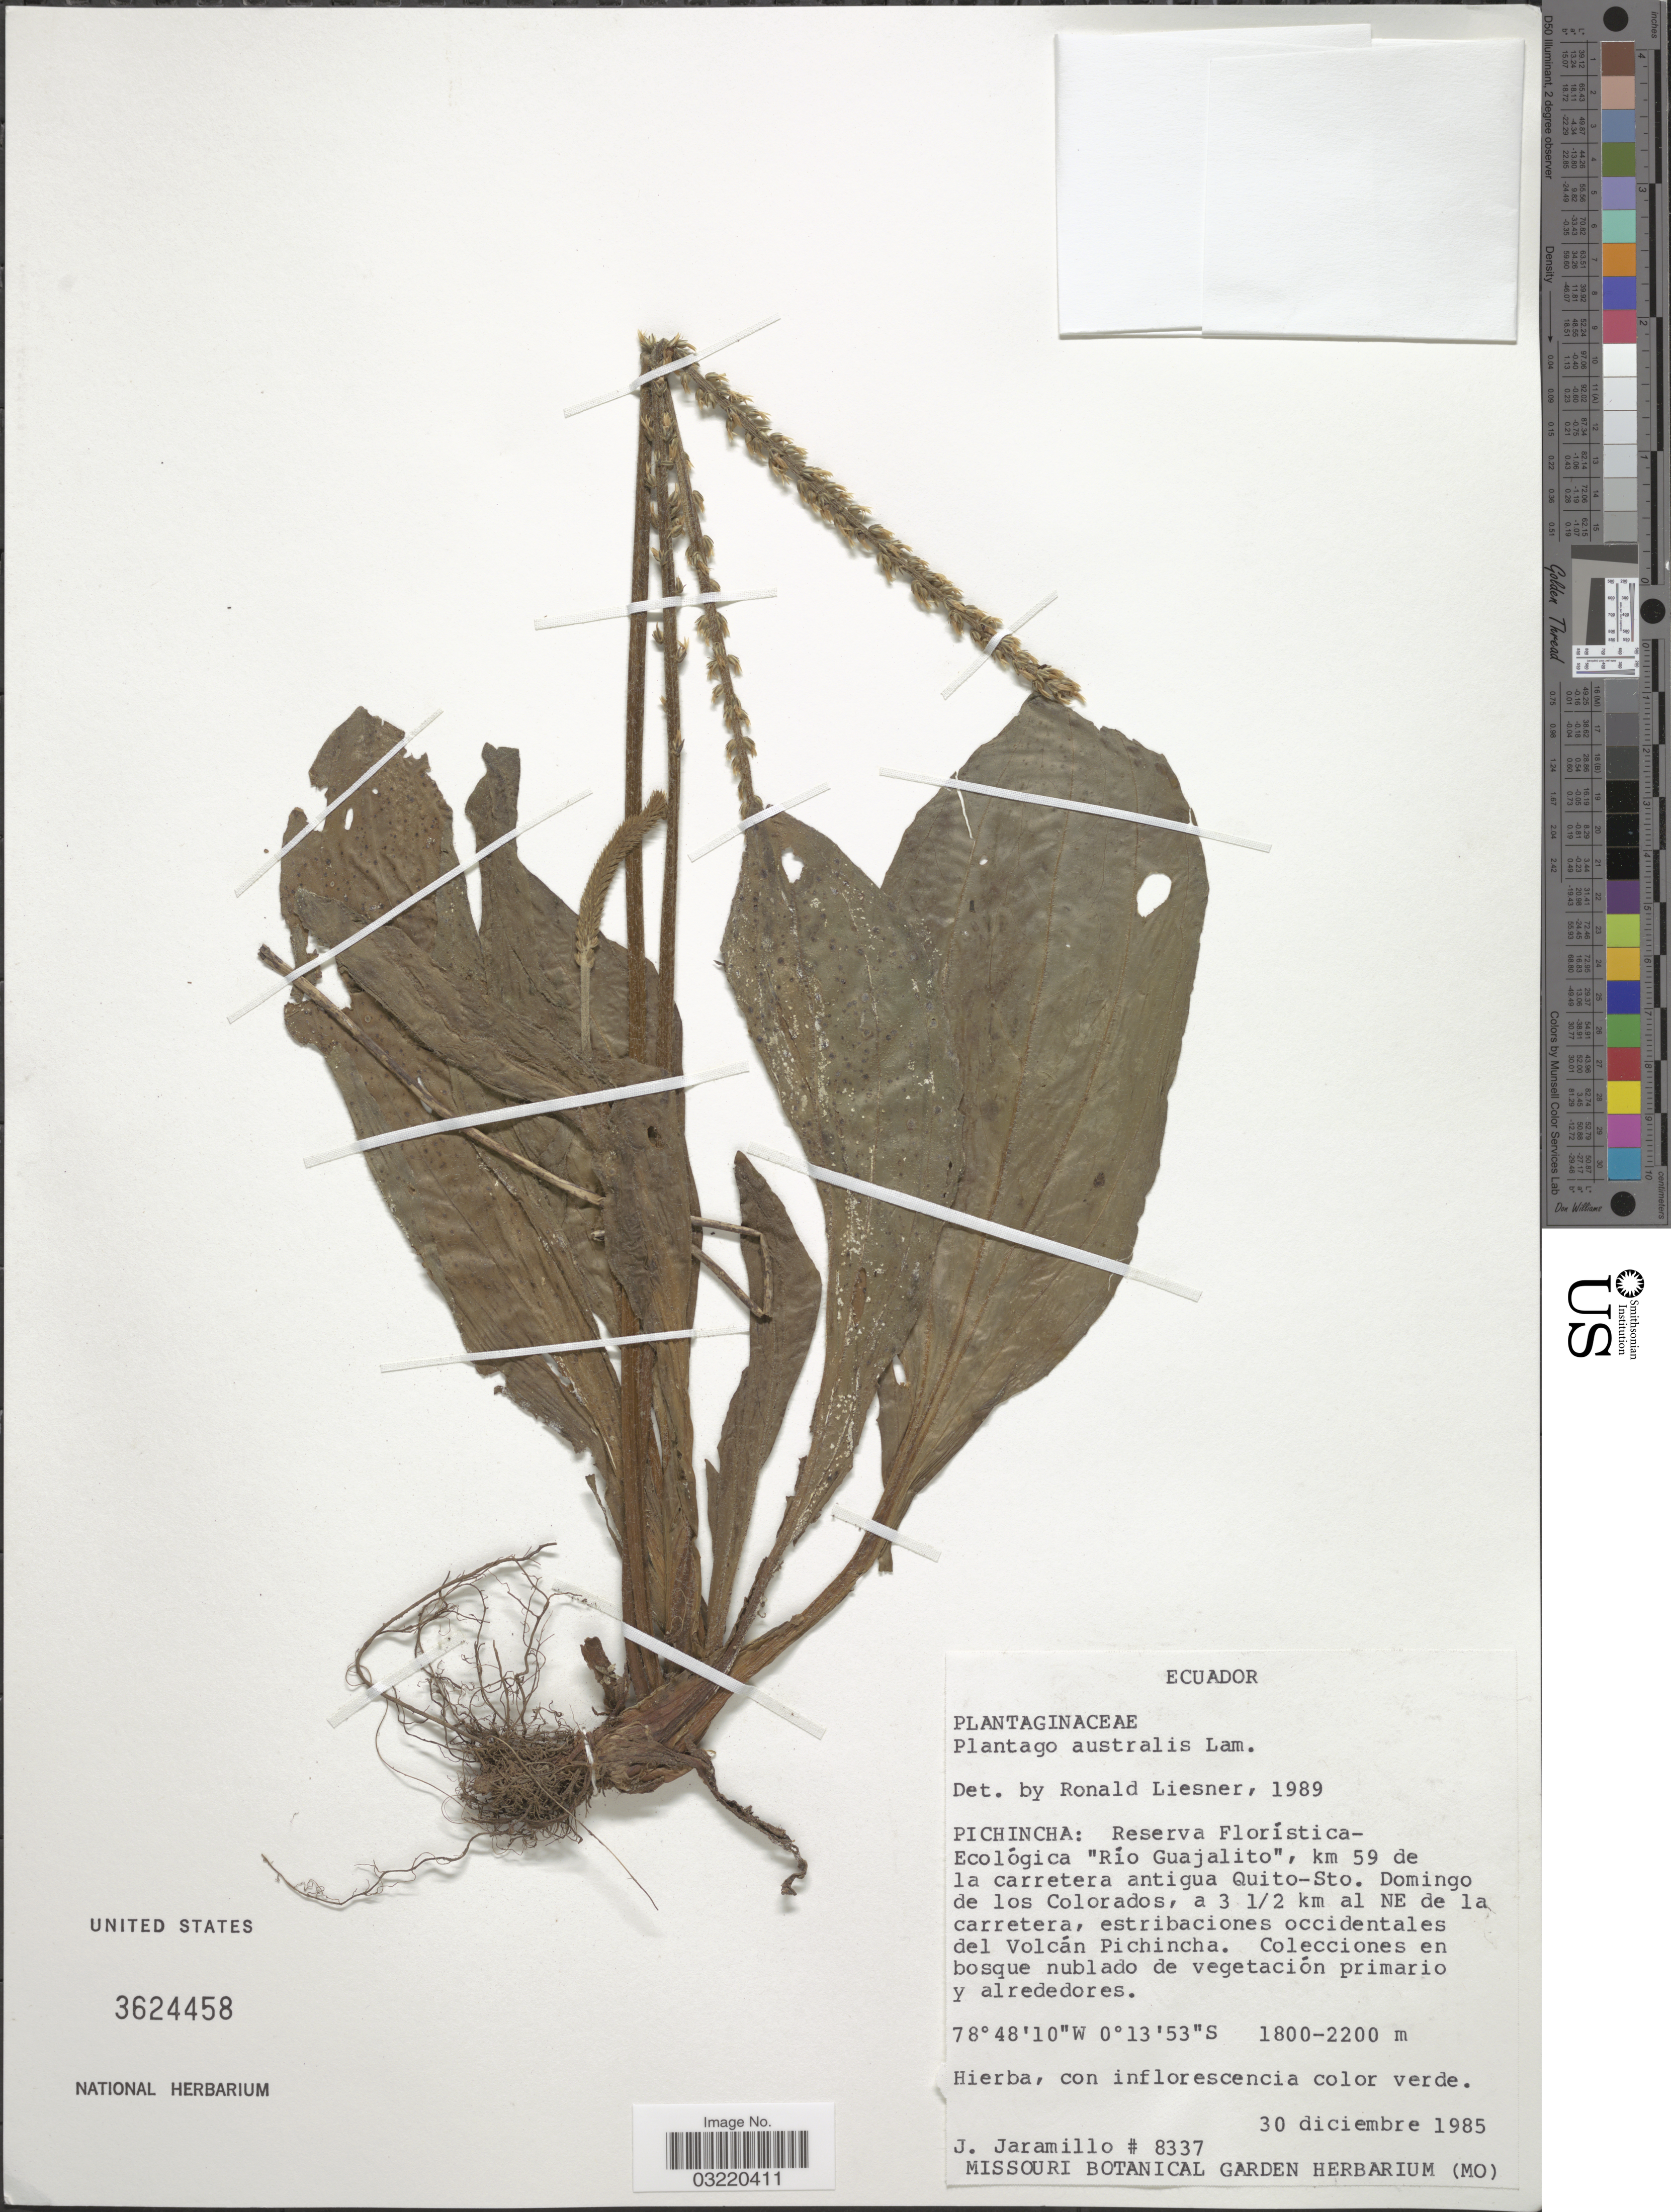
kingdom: Plantae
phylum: Tracheophyta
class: Magnoliopsida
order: Lamiales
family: Plantaginaceae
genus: Plantago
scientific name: Plantago australis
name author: Lam.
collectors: J. Jaramillo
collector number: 8337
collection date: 1985-12-30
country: Ecuador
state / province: Pichincha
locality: Reserva Florística-Ecológica "Río Guajalito", km 59 de la carretera antigua Quito-Sto. Domingo de los Colorados, a 3½ km al NE de la carretera, estribaciones occidentales del Volcán Pichincha.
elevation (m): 1800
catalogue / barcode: US 3624458